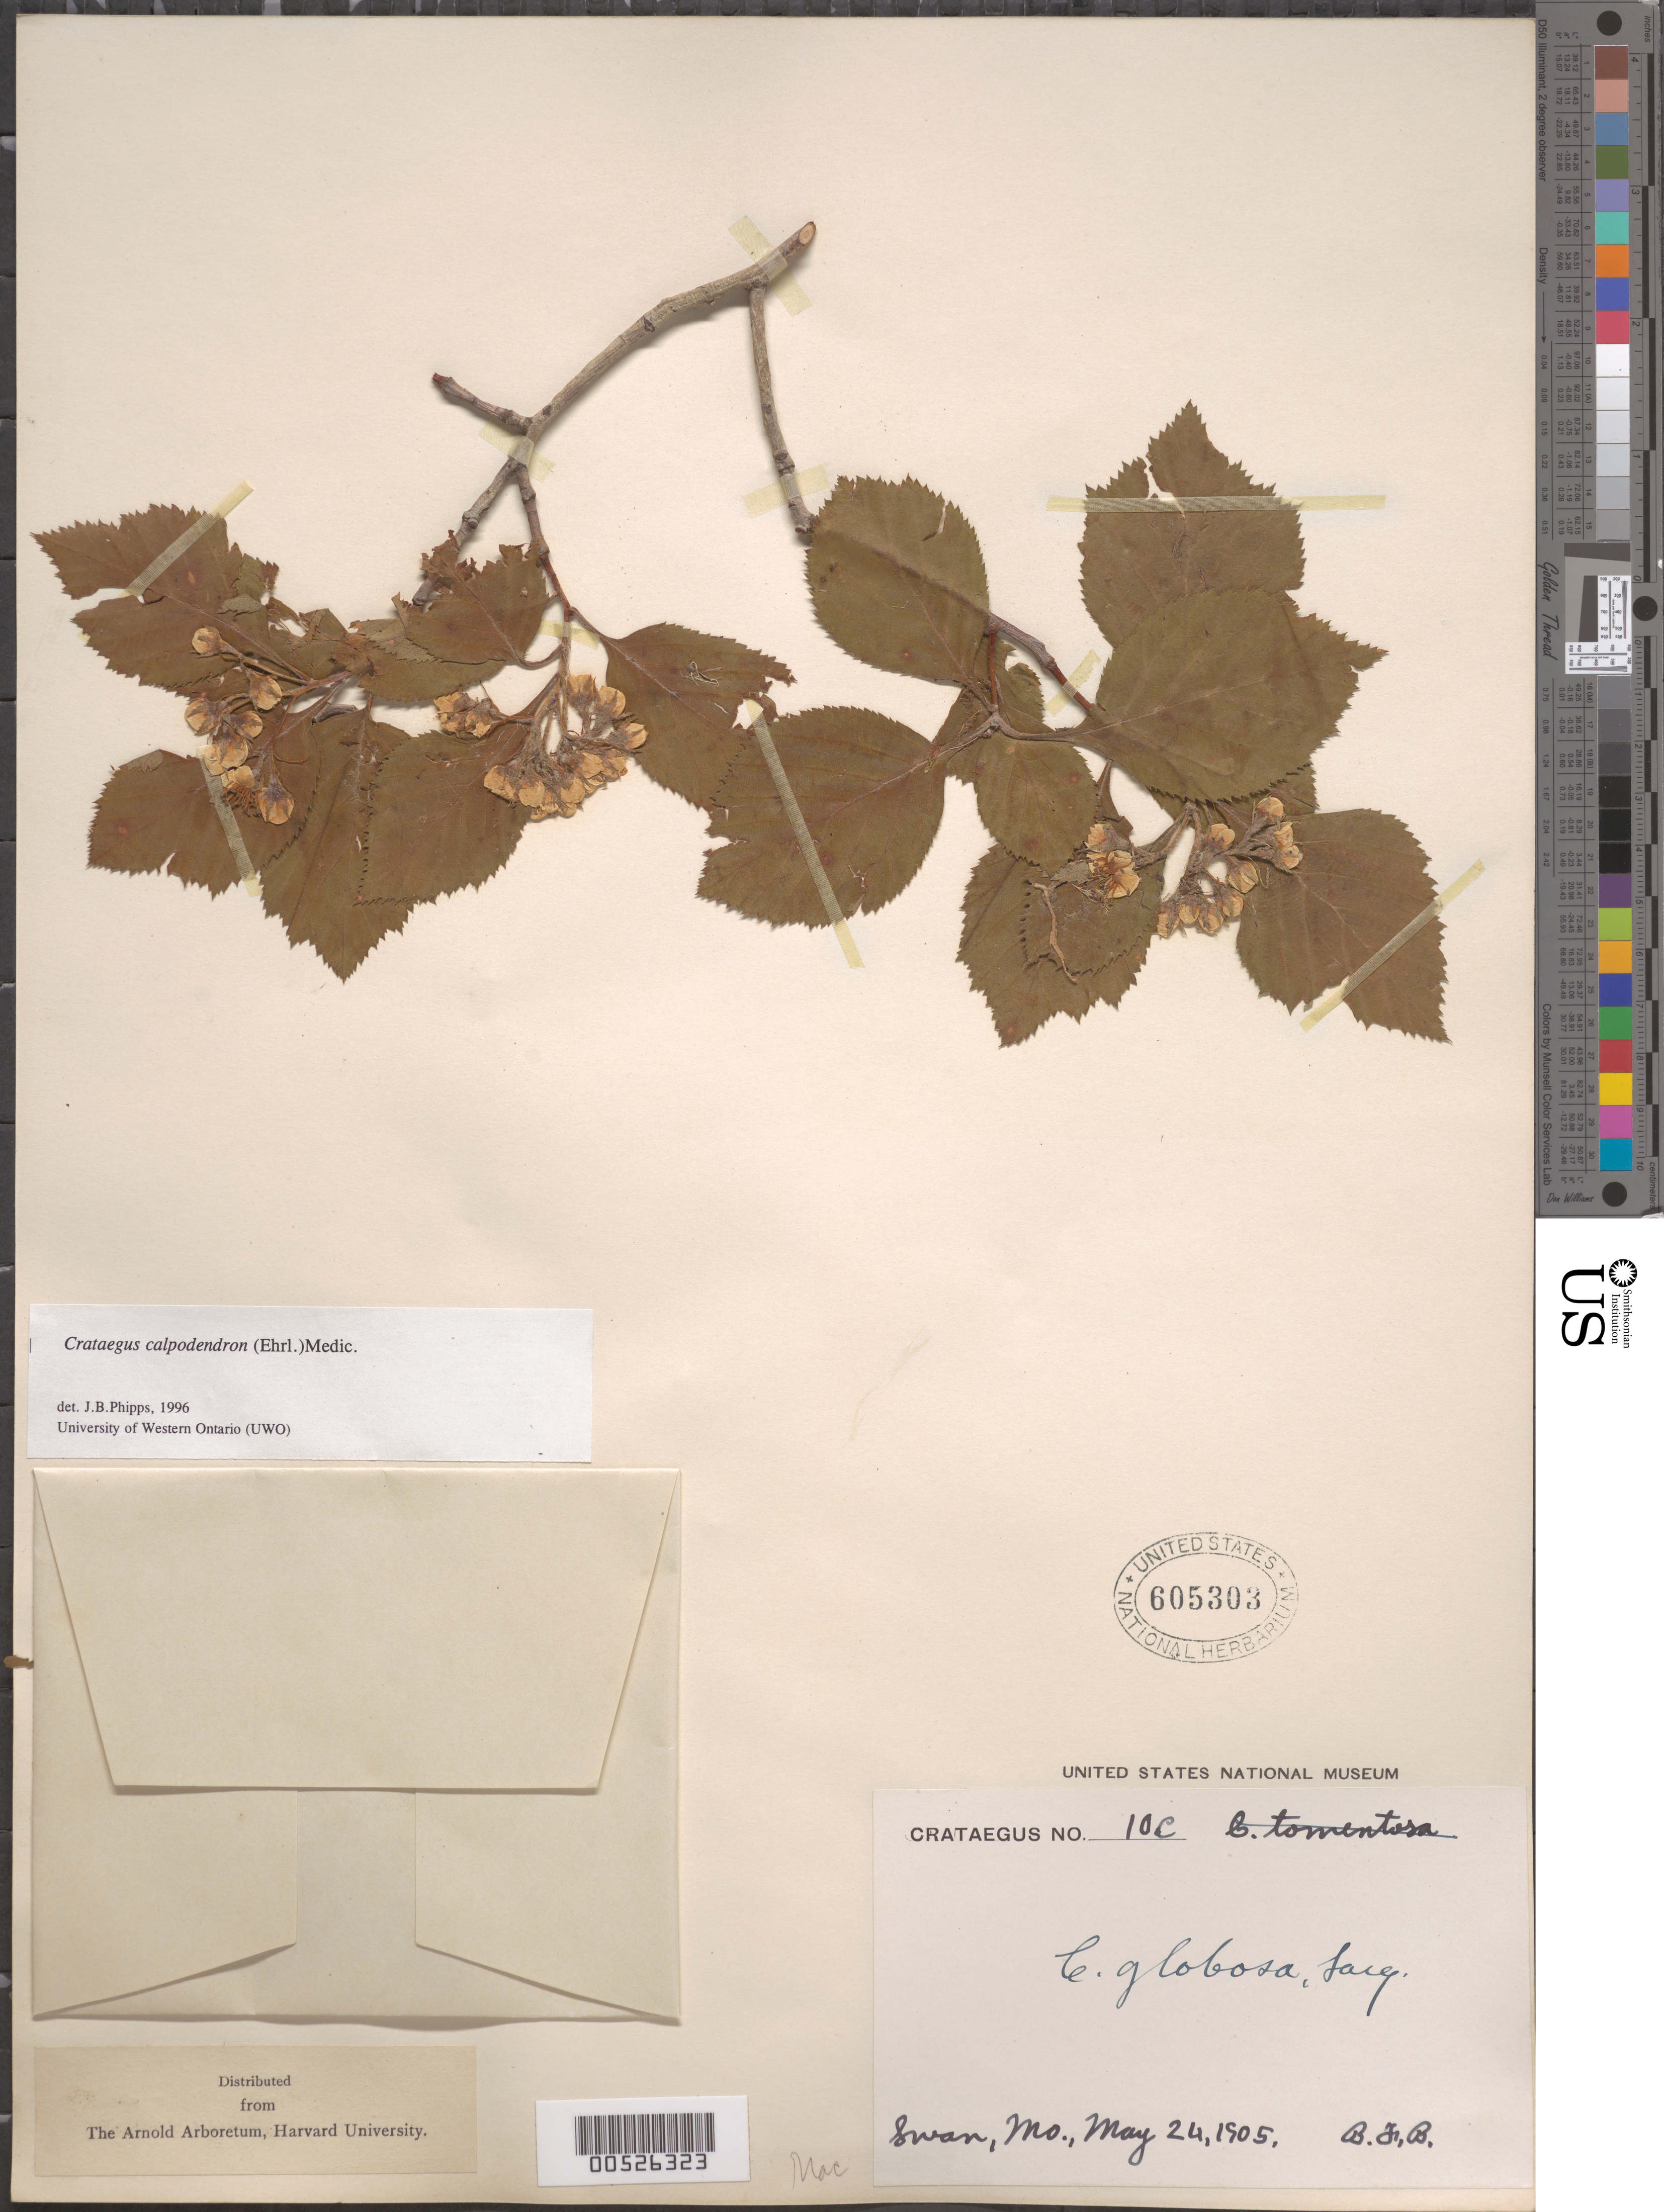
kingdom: Plantae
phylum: Tracheophyta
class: Magnoliopsida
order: Rosales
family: Rosaceae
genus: Crataegus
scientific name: Crataegus calpodendron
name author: (Ehrh.) Medik.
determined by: Phipps, James B., (UWO), University of Western Ontario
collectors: B. F. Bush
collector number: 10C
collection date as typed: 24 May 1905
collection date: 1905-05-24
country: United States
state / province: Missouri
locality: Swan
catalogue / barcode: US 605303